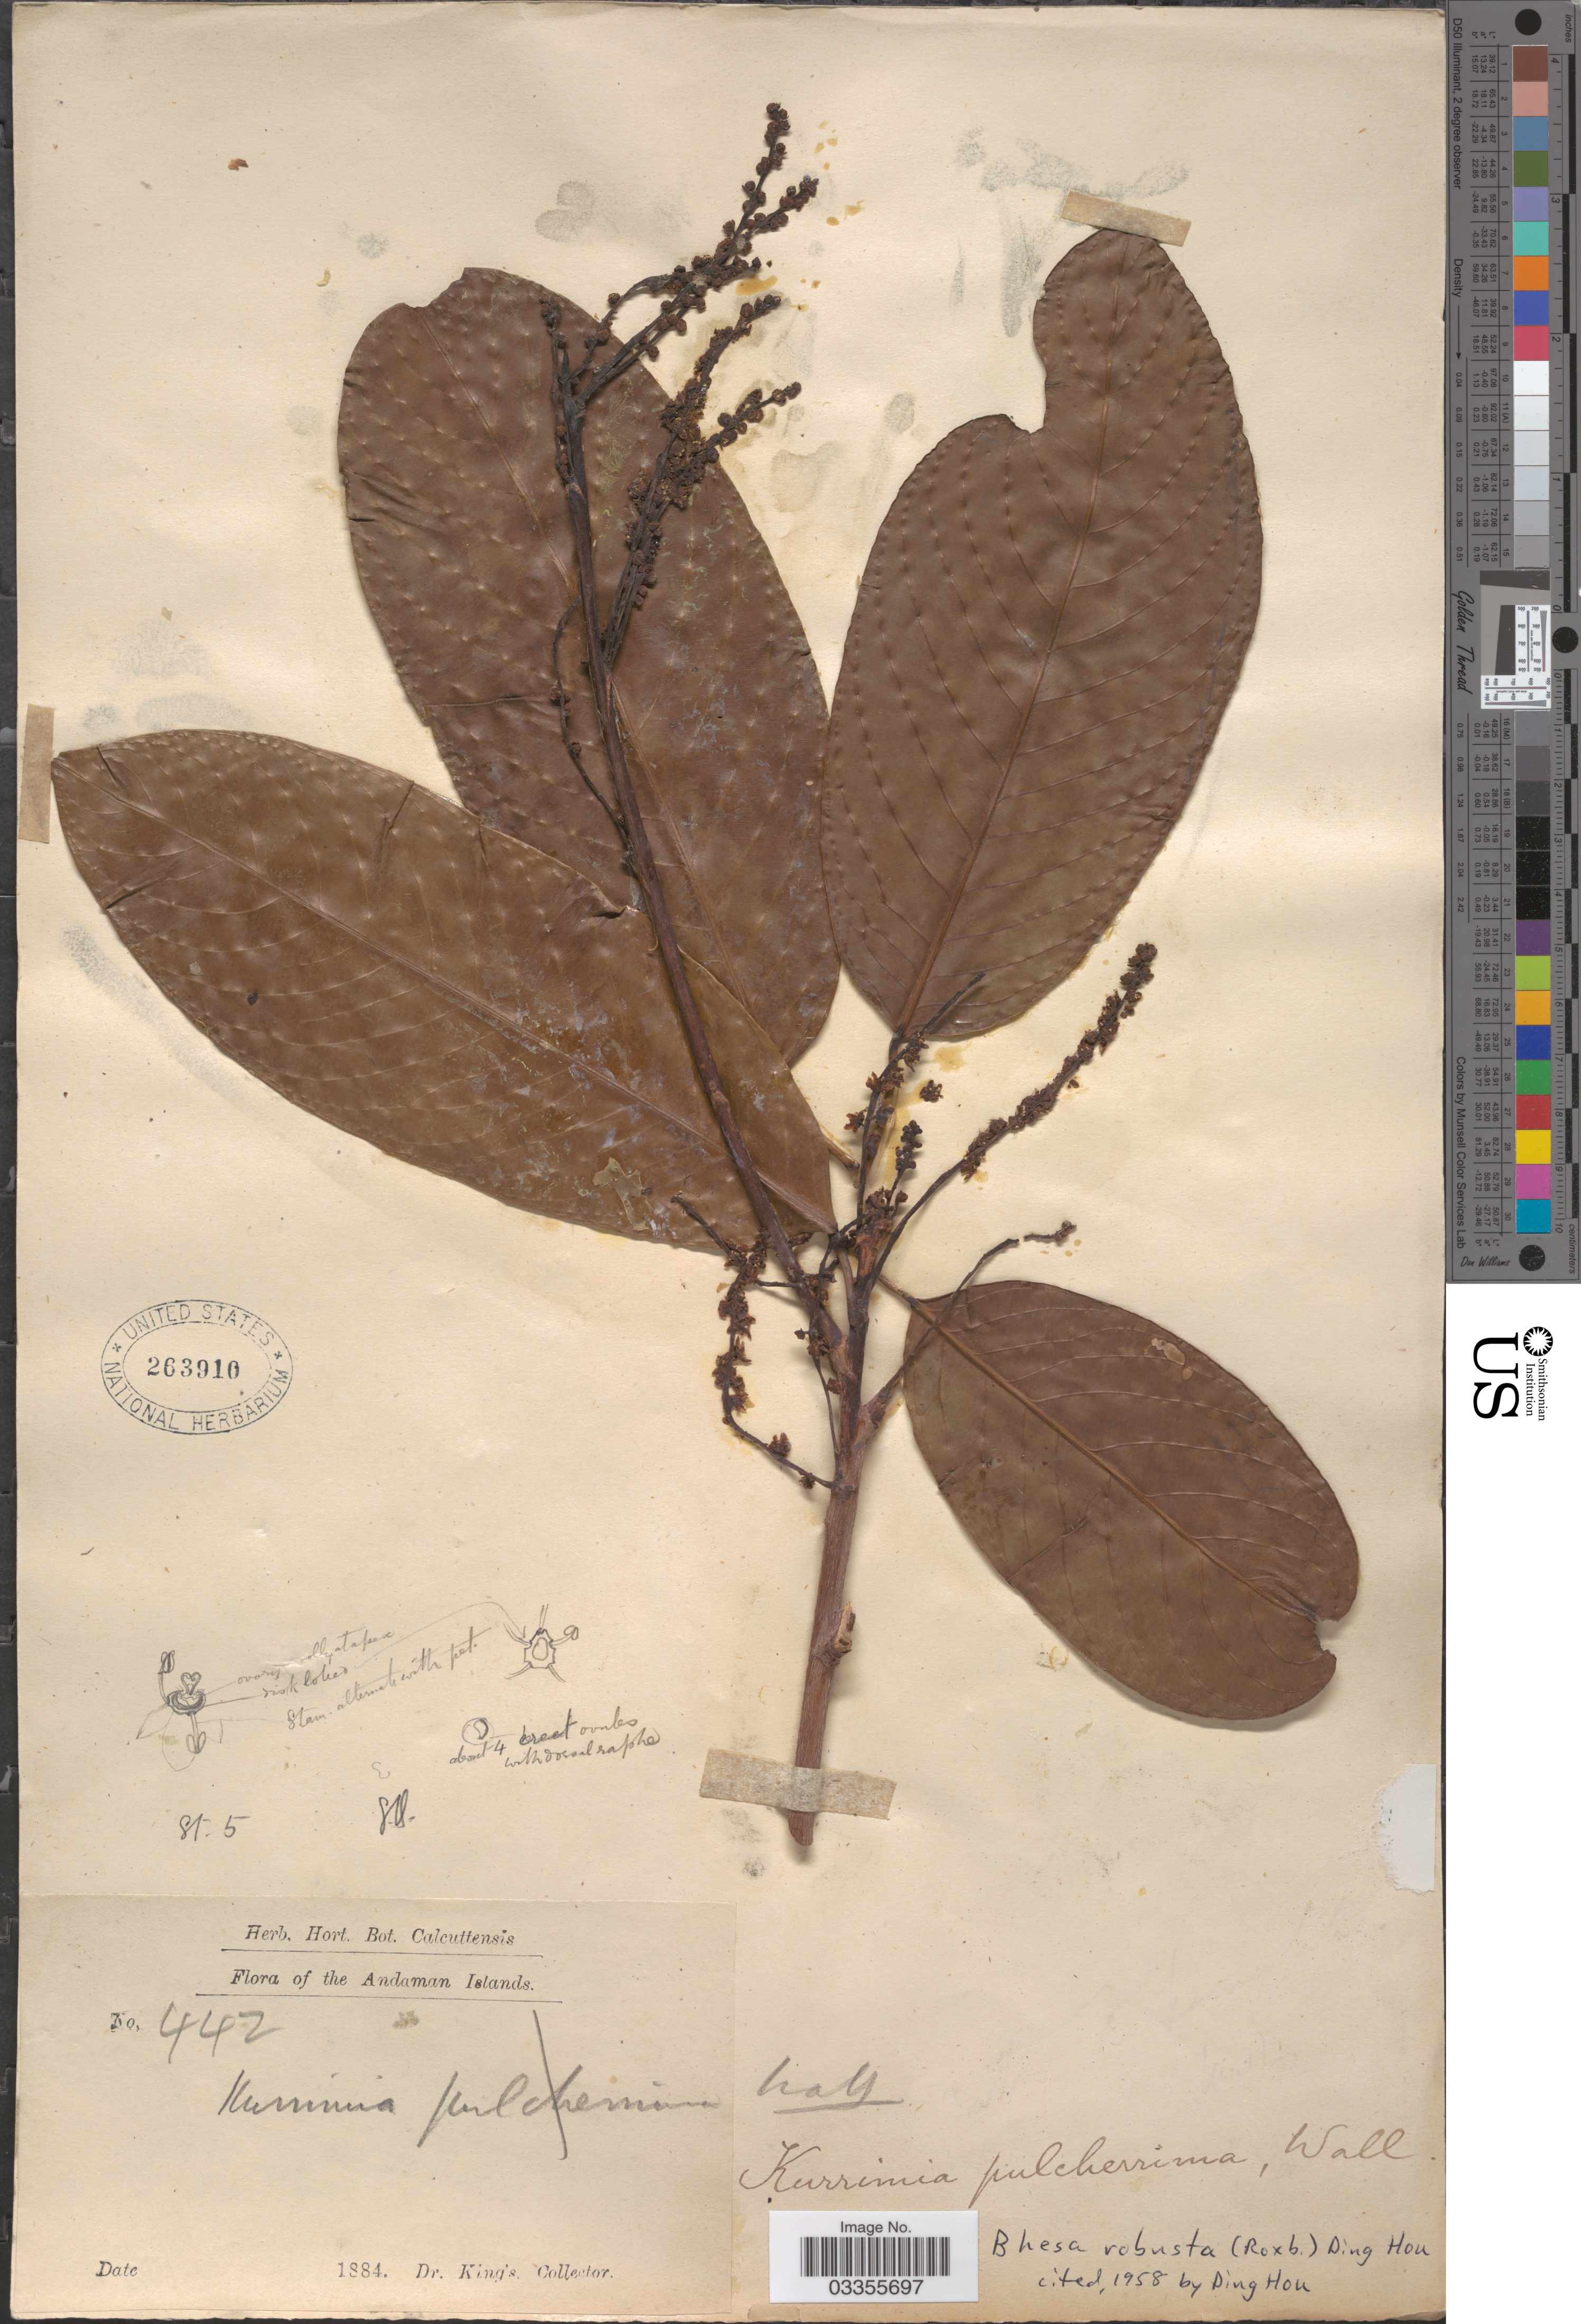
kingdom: Plantae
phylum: Tracheophyta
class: Magnoliopsida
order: Malpighiales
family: Centroplacaceae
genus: Bhesa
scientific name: Bhesa robusta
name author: (Roxb.) Ding Hou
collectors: Dr. King's collector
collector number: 442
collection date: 1884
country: India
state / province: Andaman and Nicobar Islands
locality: The Andaman Islands.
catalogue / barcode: US 263910